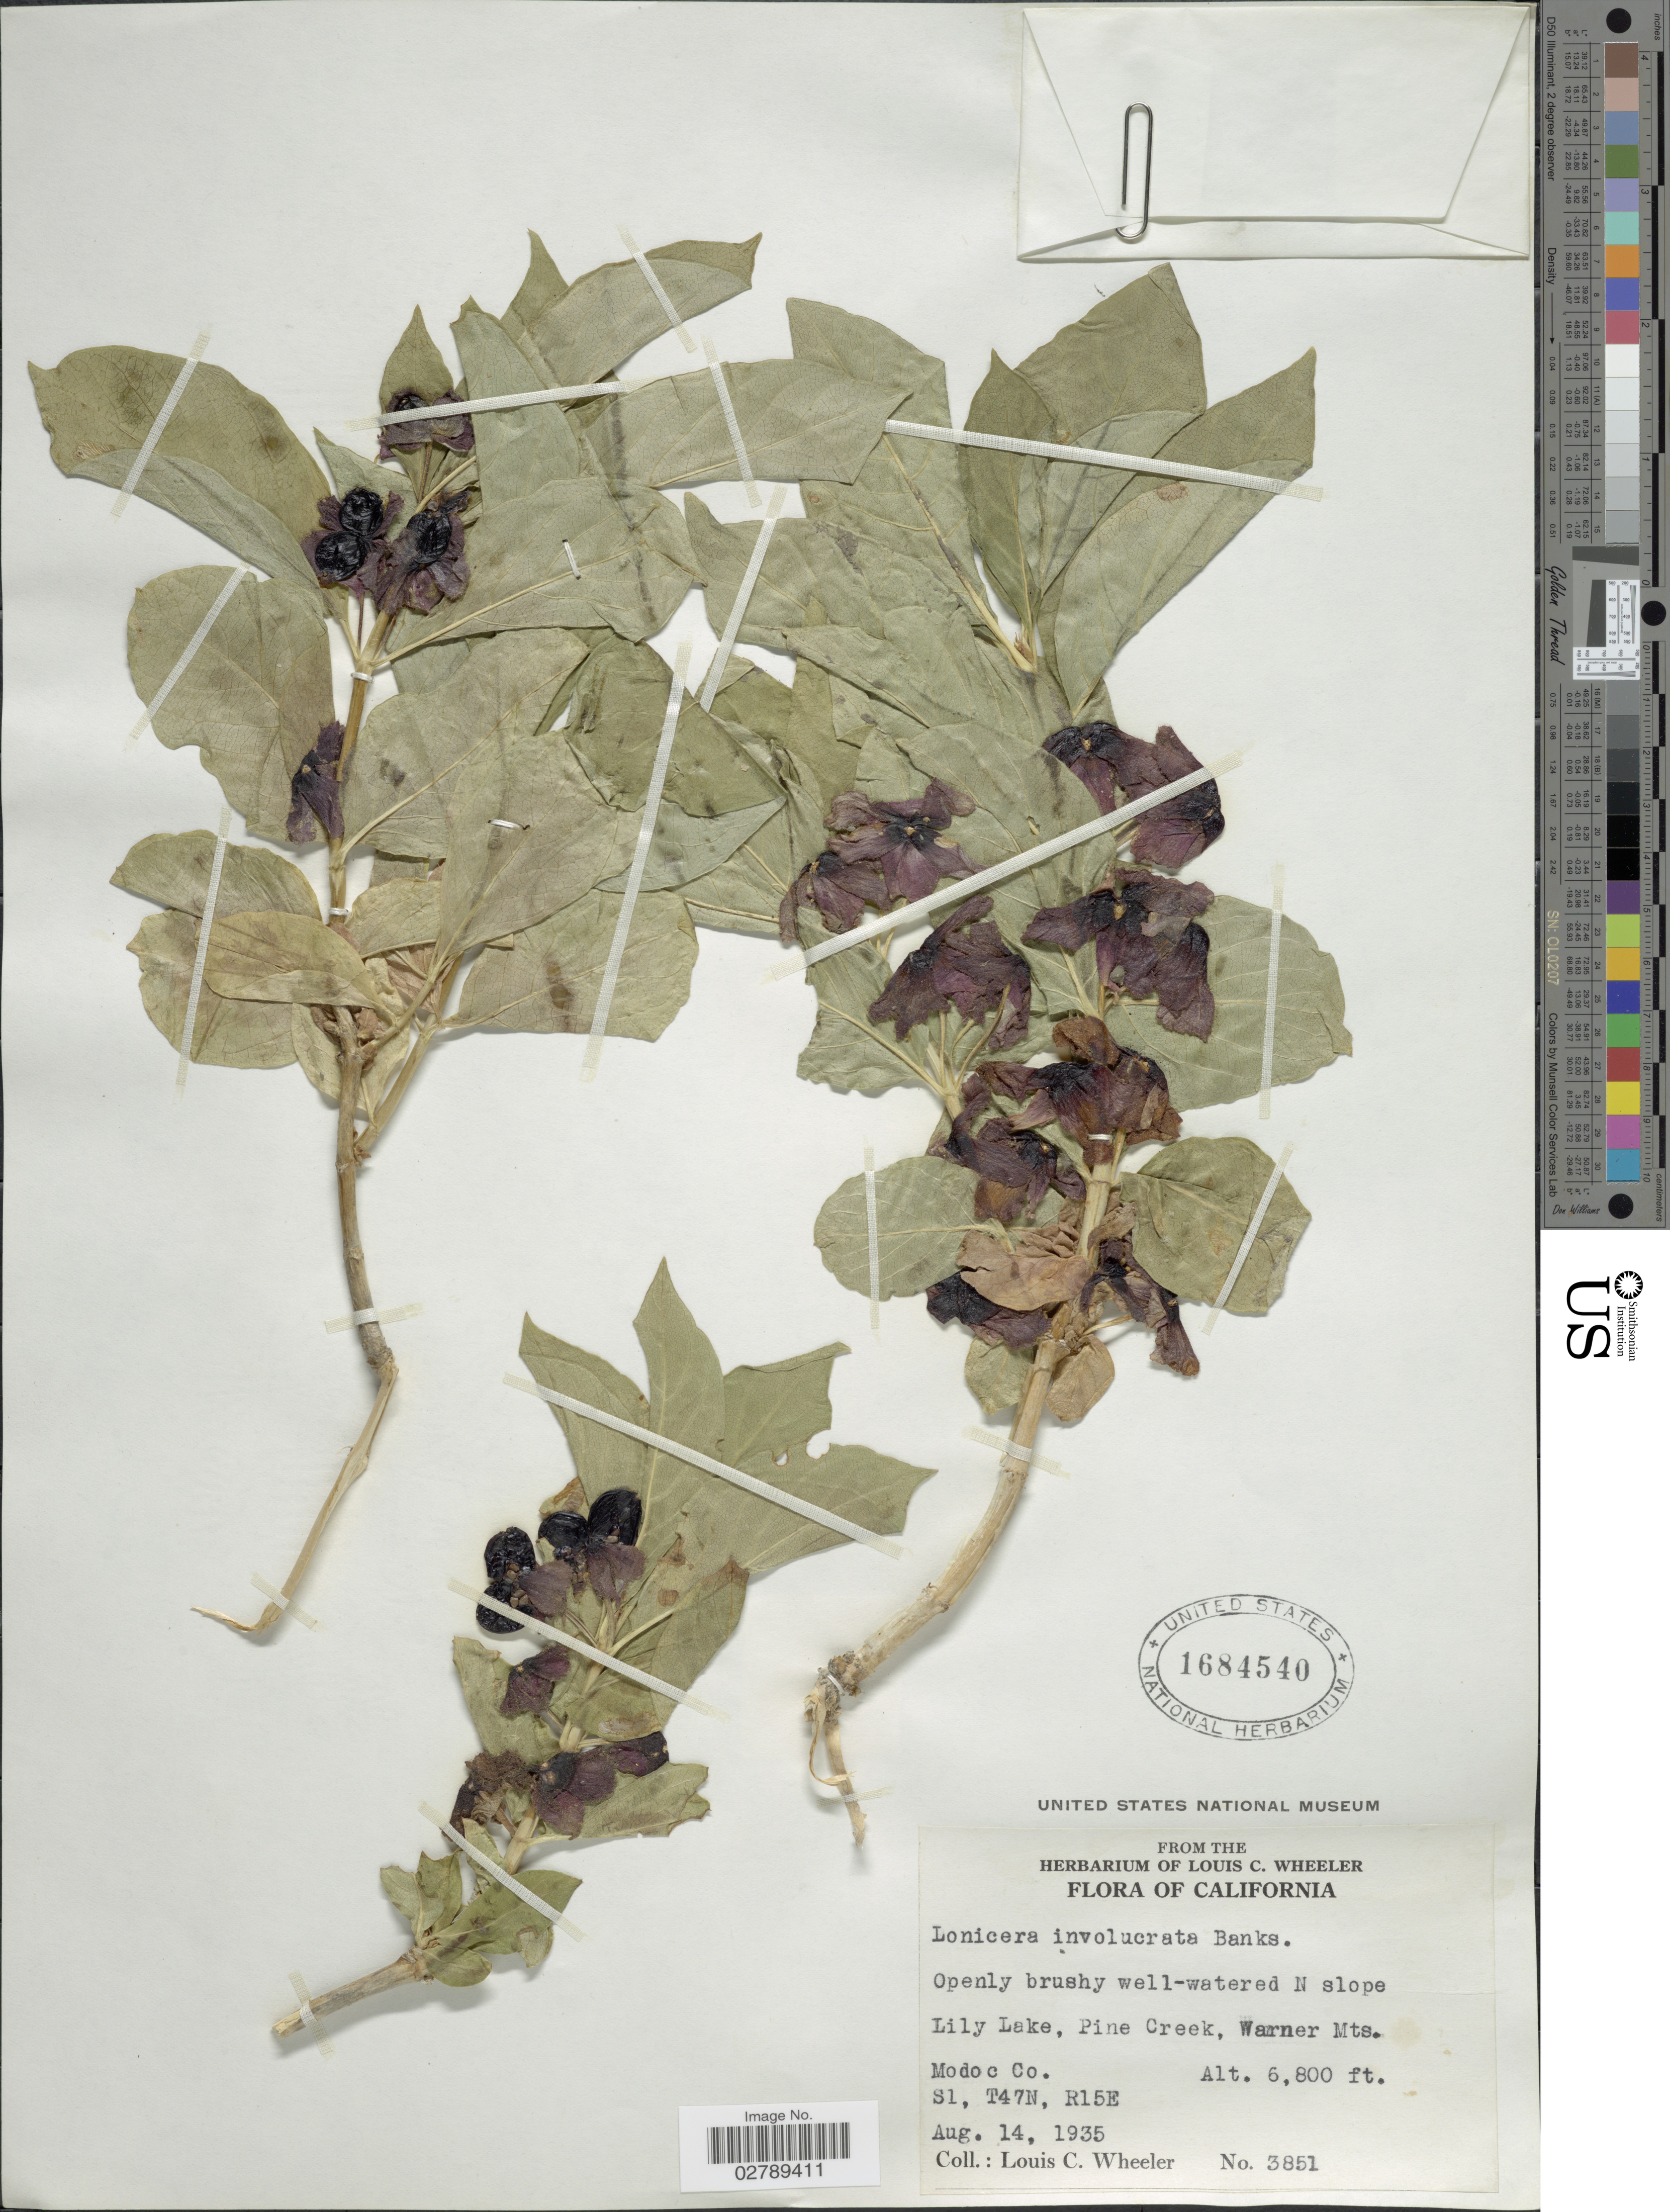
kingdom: Plantae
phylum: Tracheophyta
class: Magnoliopsida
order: Dipsacales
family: Caprifoliaceae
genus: Lonicera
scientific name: Lonicera involucrata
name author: (Richardson) Banks ex Spreng.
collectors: L. C. Wheeler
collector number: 3851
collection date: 1935-08-14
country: United States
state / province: California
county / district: Modoc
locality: Openly brushy well-watered N slope Lily Lake, Pine Creek, Warner Mts. Modoc Co. S1, T47N, R15E.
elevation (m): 2073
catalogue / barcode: US 1684540